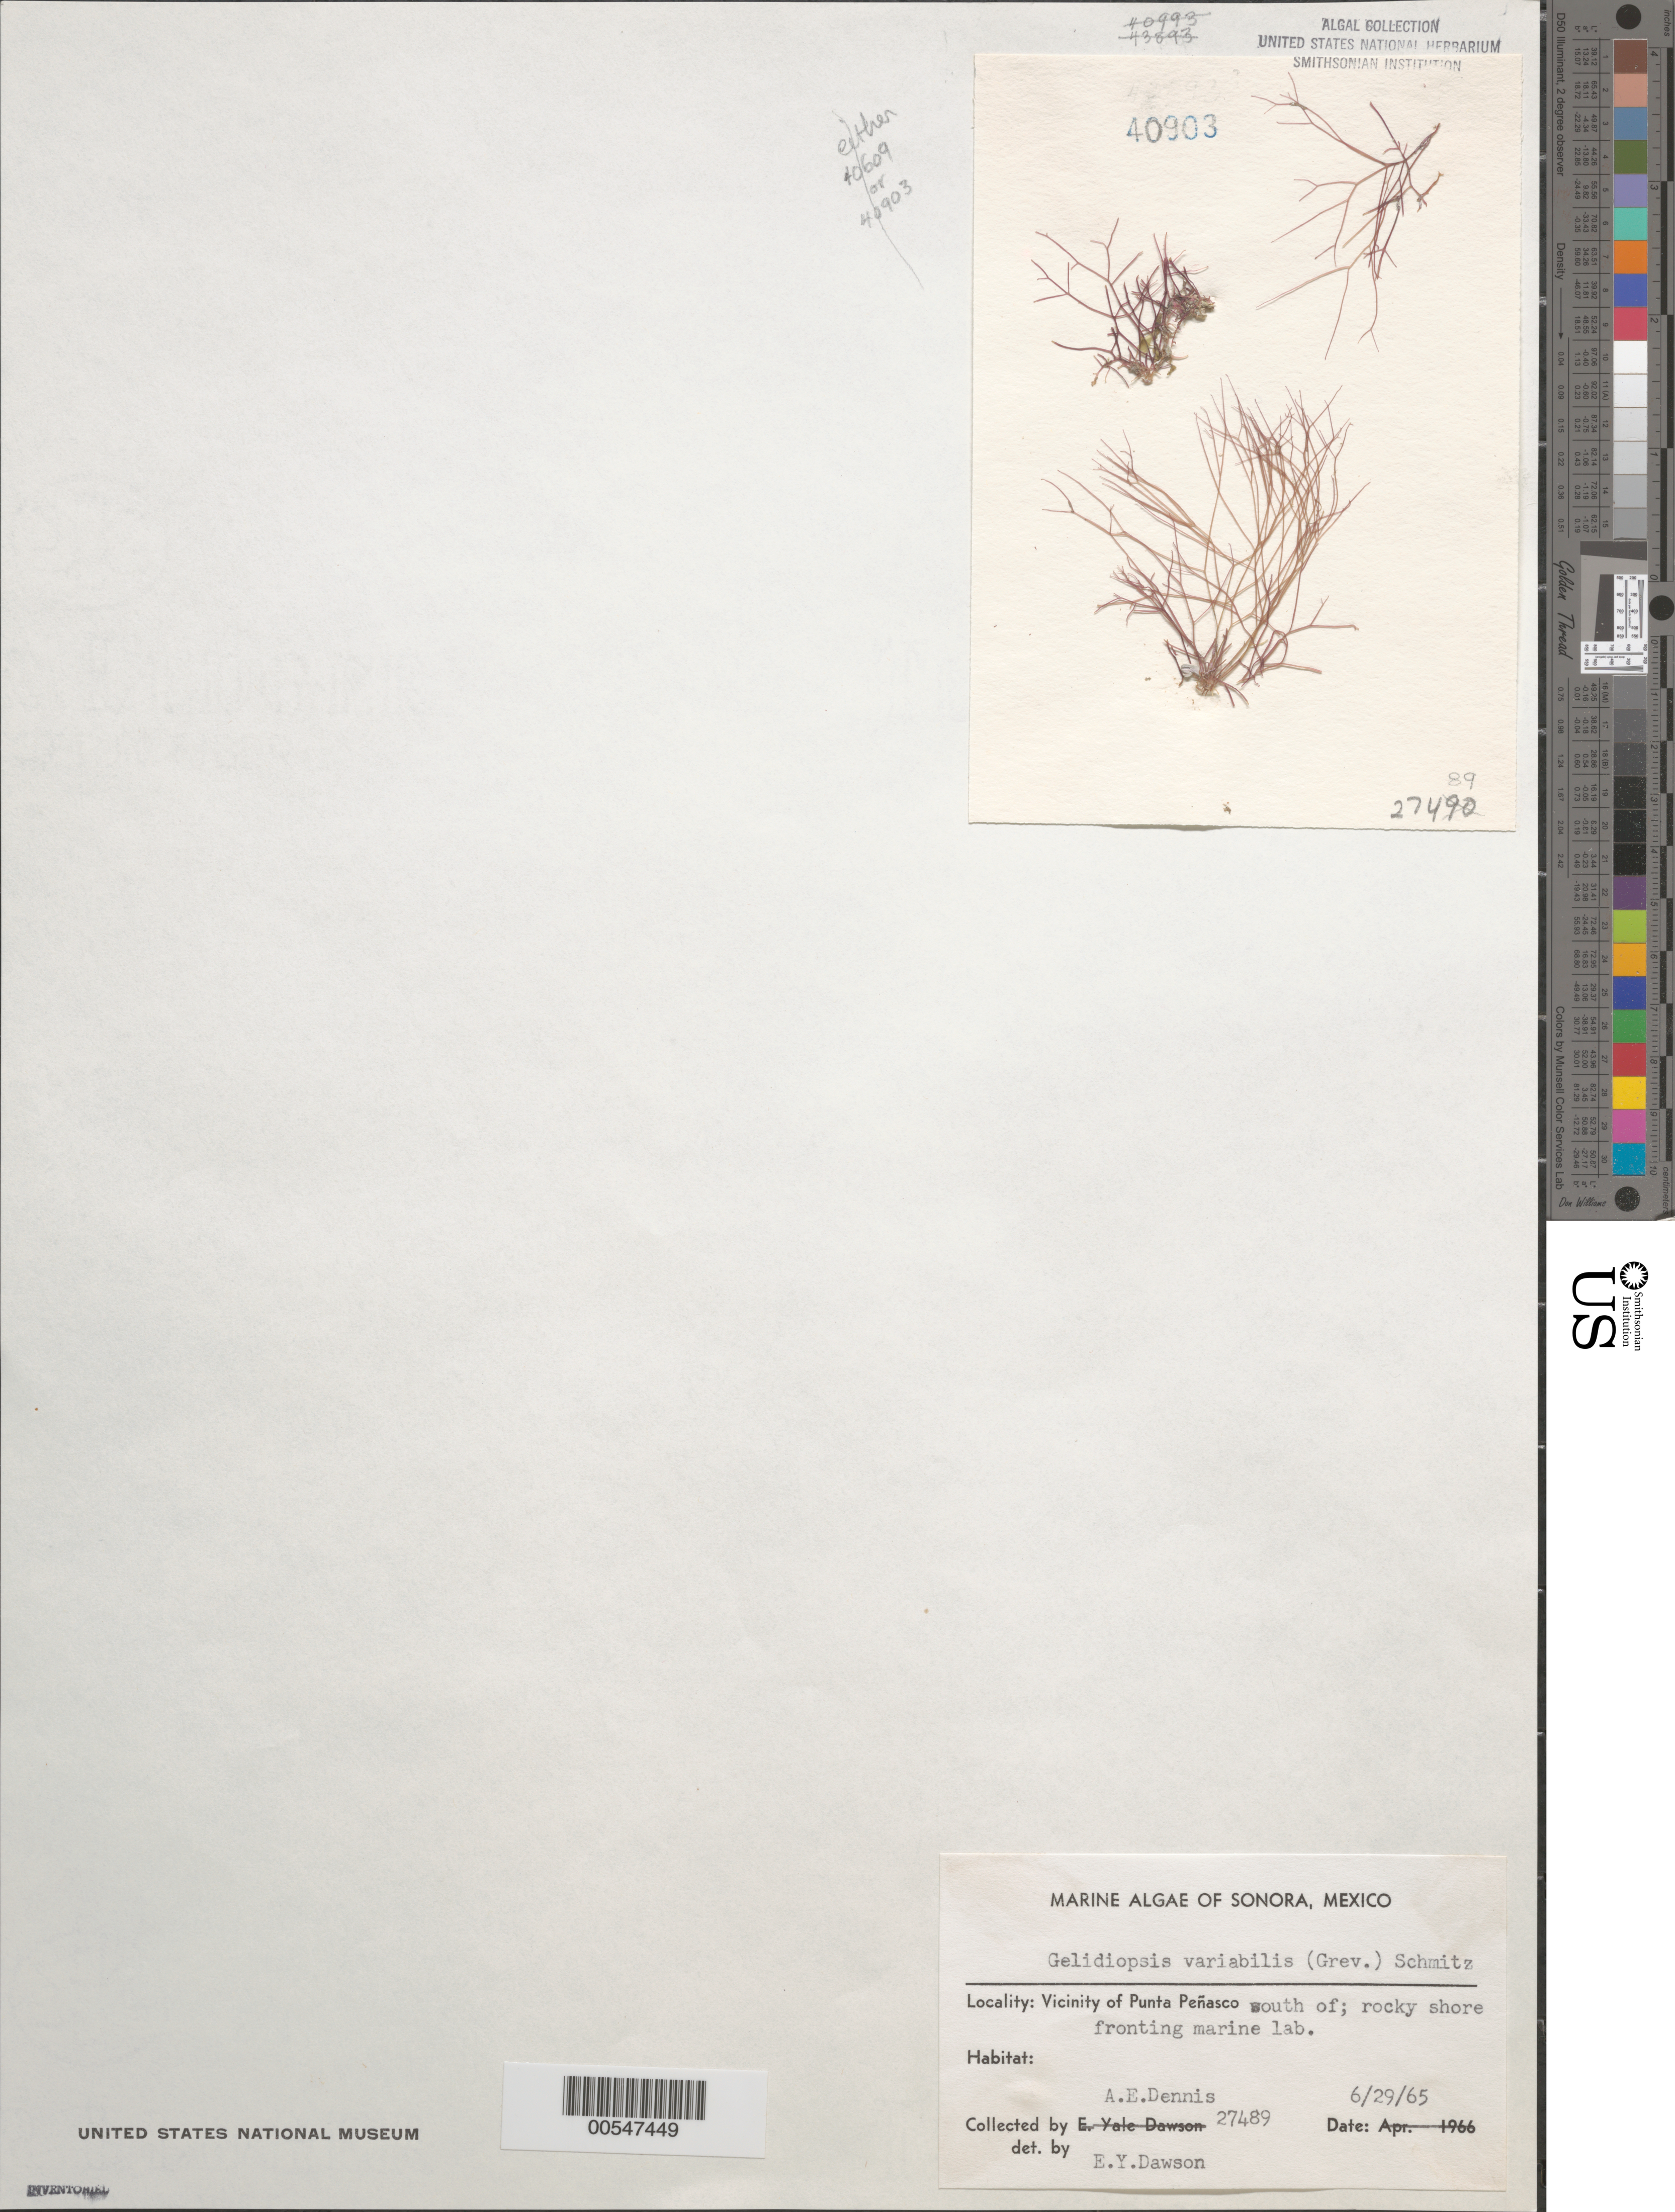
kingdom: Plantae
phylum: Rhodophyta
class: Florideophyceae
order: Rhodymeniales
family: Lomentariaceae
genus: Ceratodictyon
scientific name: Ceratodictyon variabile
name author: (J. Agardh) R.E. Norris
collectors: A. Dennis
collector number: EYD 27489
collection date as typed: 29 Jun 1965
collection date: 1965-06-29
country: Mexico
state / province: Sonora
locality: Marine laboratory shore, south of Punta Penasco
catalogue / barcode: US 40903